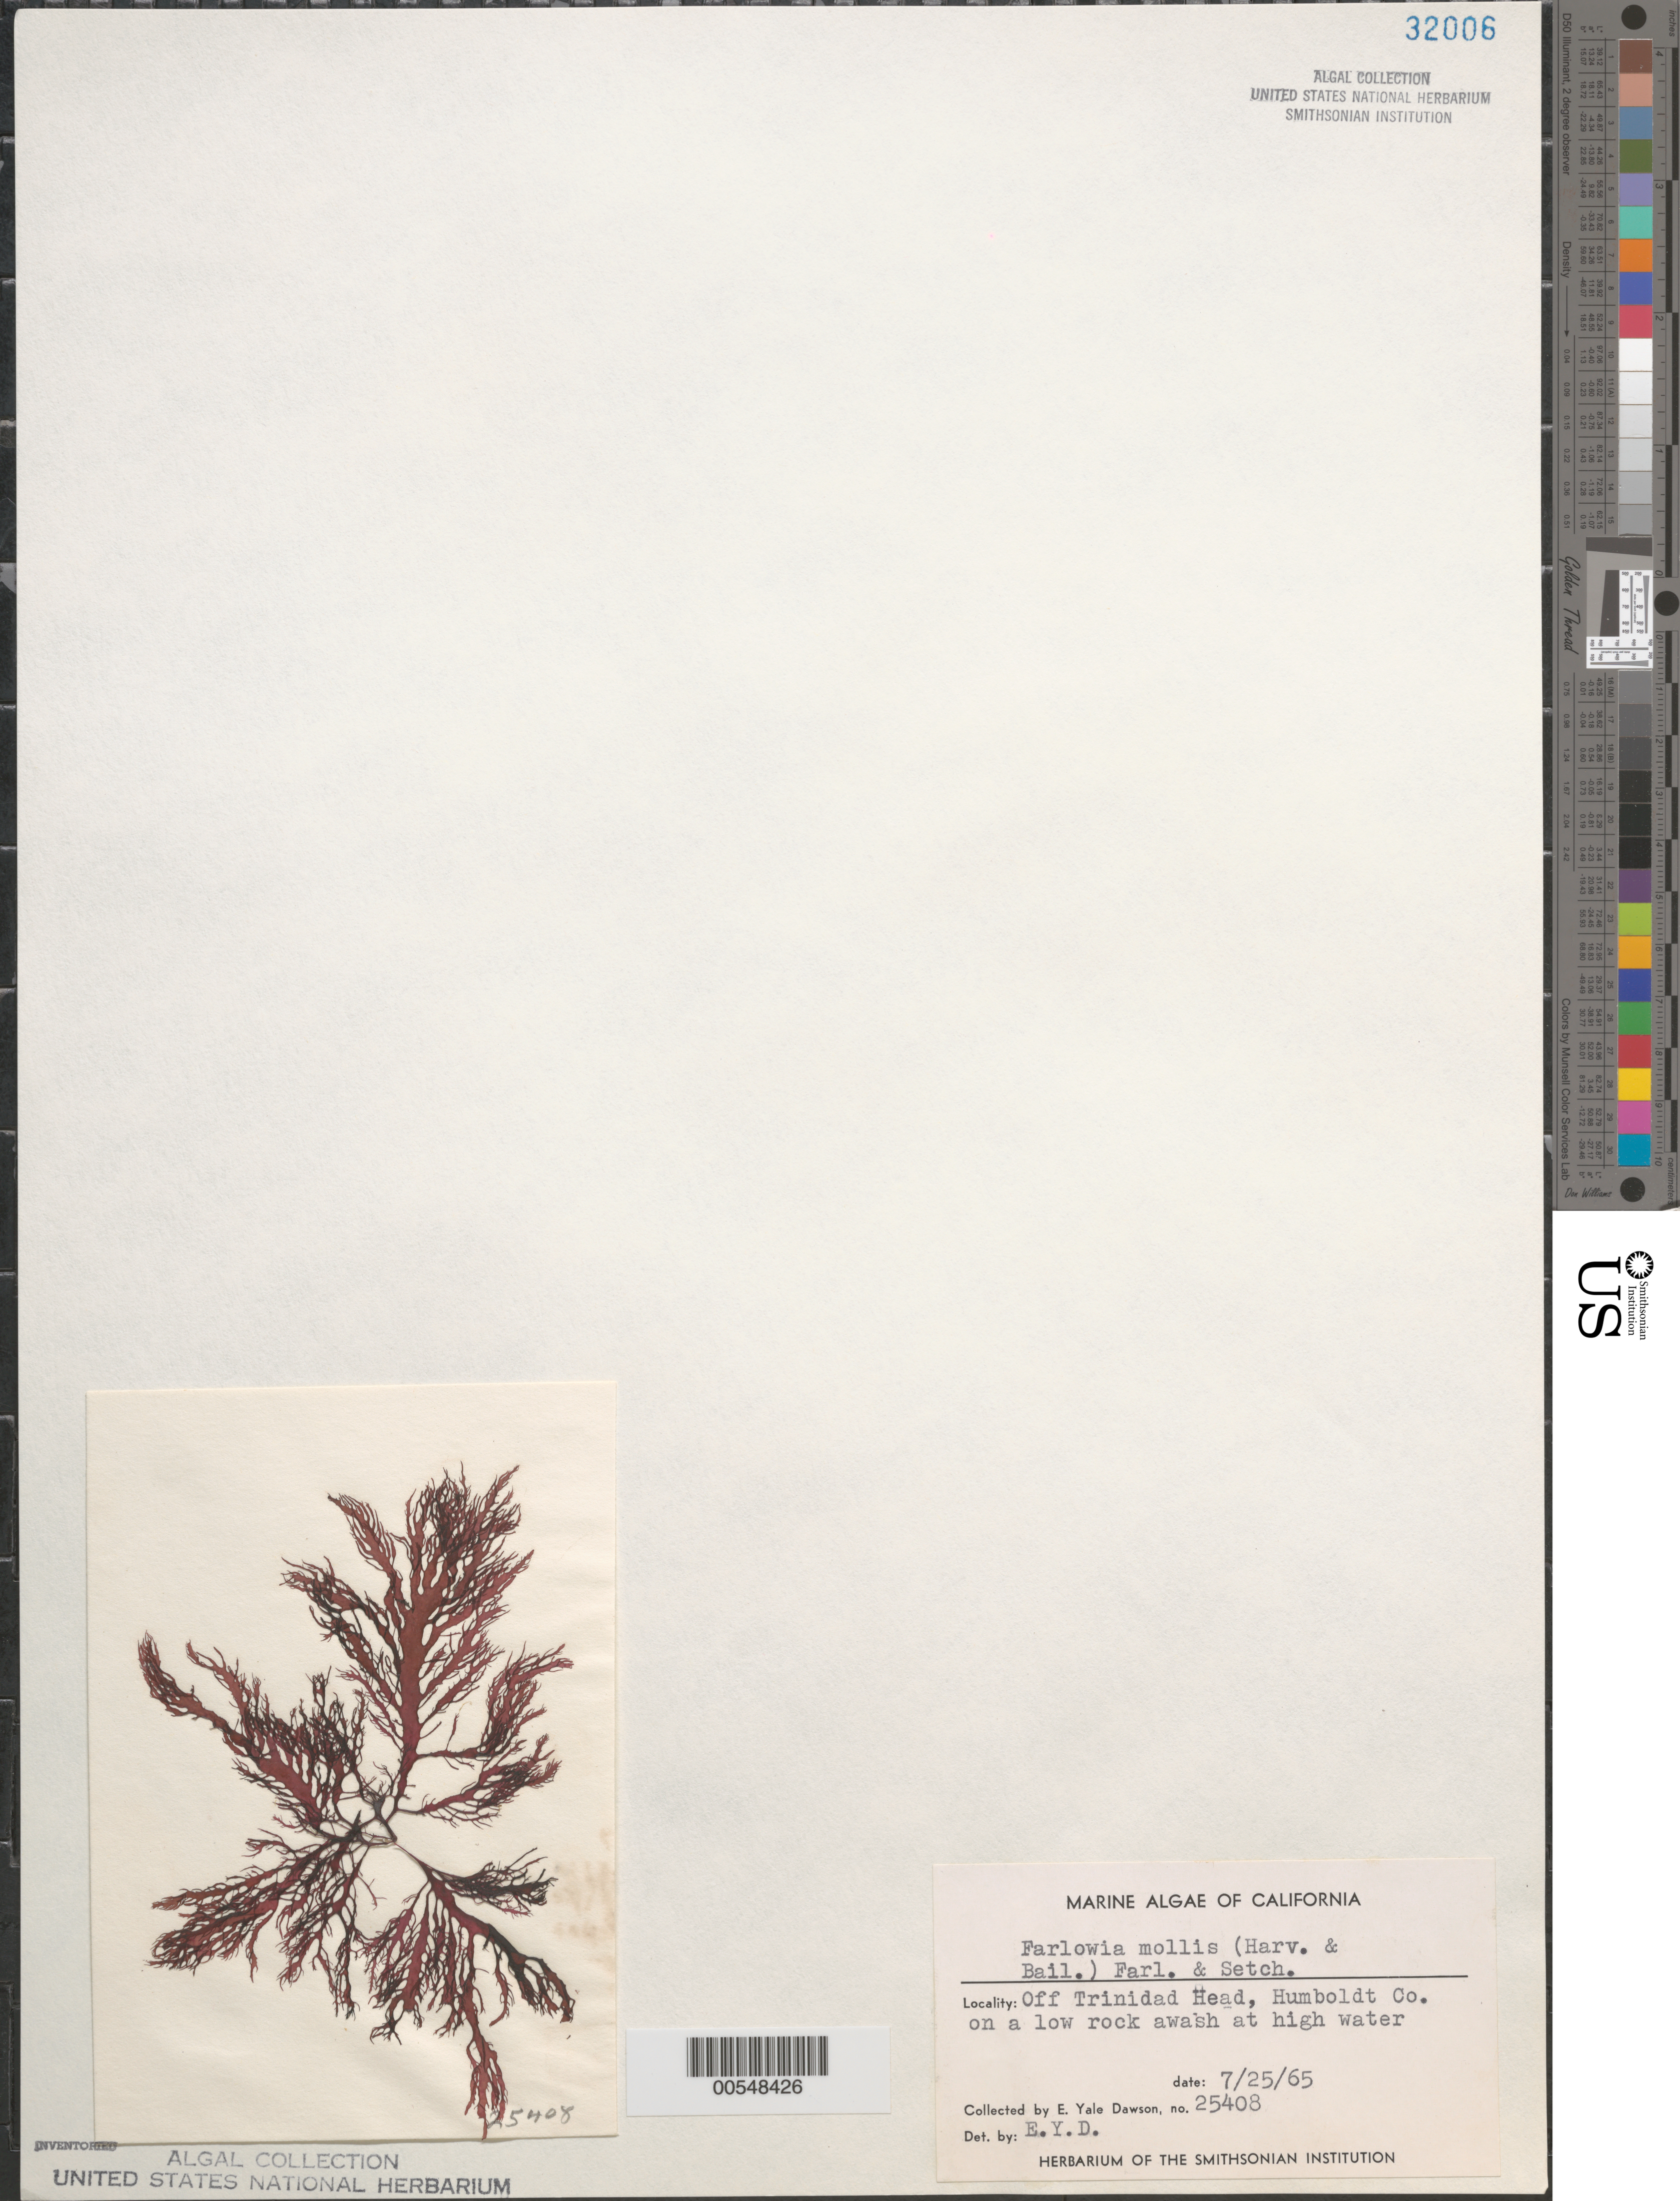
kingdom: Plantae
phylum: Rhodophyta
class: Florideophyceae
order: Gigartinales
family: Dumontiaceae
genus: Farlowia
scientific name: Farlowia mollis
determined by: Dawson, E. Y.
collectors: E. Y. Dawson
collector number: EYD 25408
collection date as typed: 25 Jul 1965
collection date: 1965-07-25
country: United States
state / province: California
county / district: Humboldt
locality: Off Trinidad Head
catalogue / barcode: US 32006